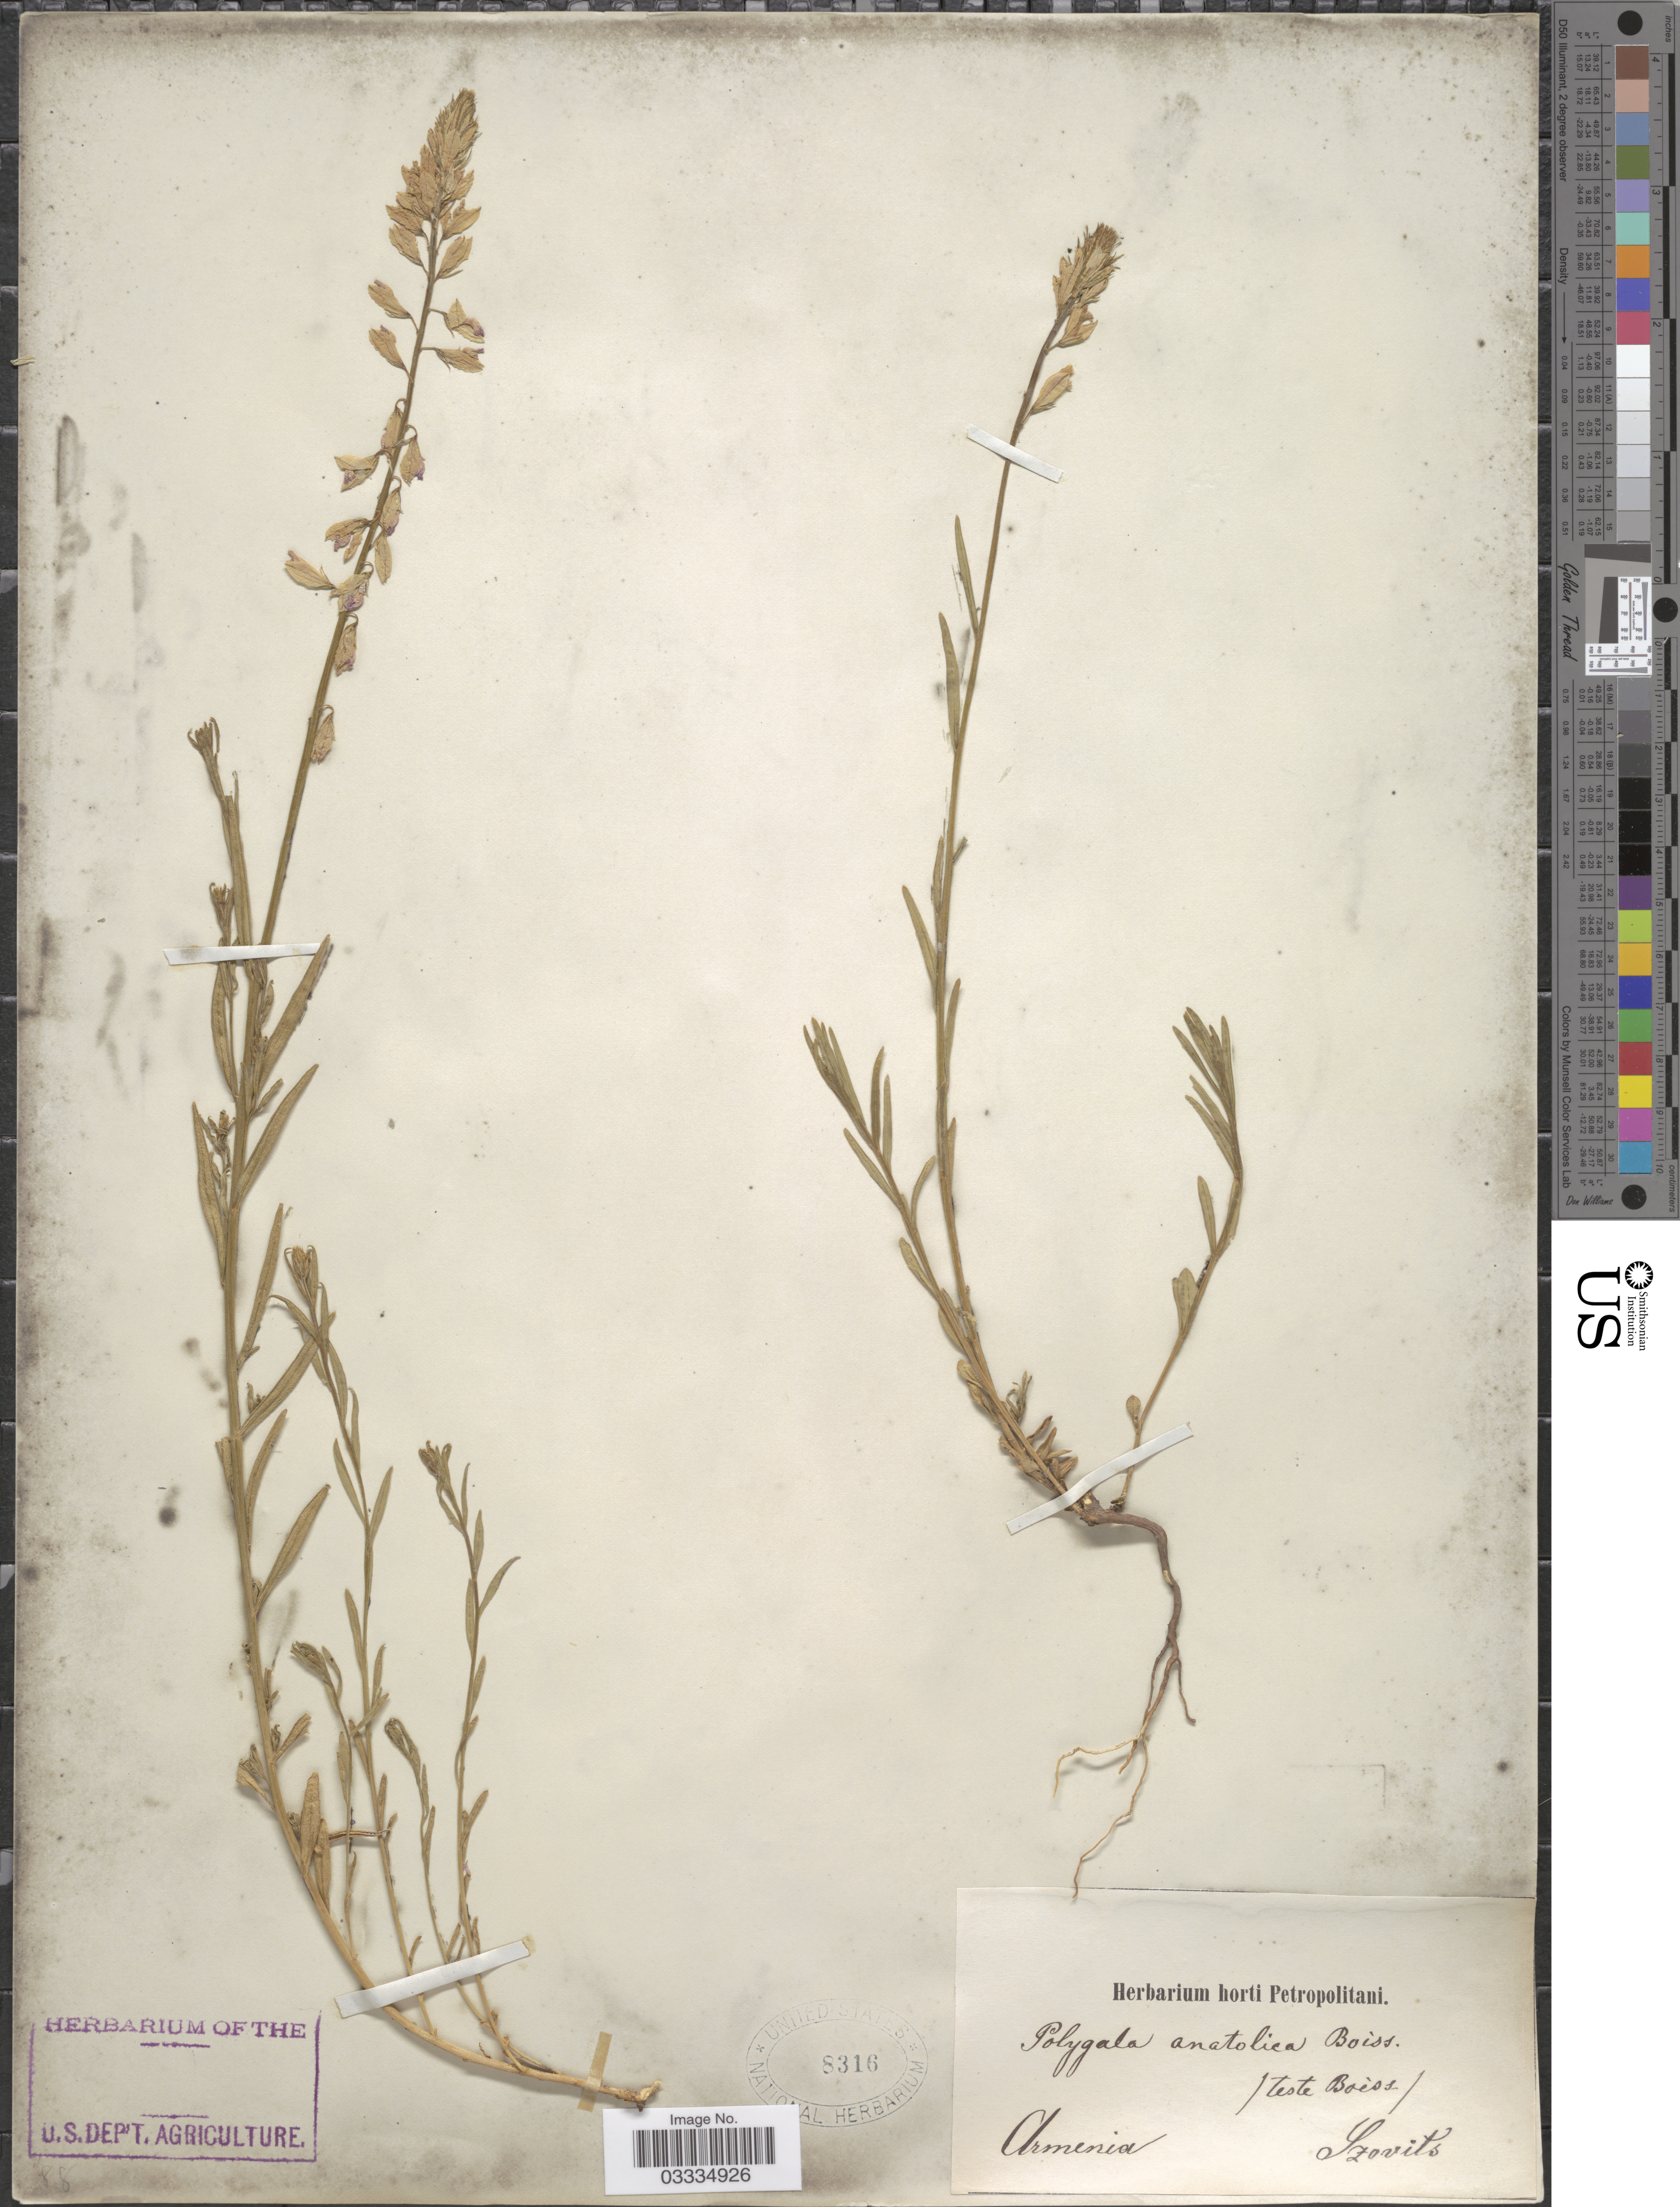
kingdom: Plantae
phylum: Tracheophyta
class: Magnoliopsida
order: Fabales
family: Polygalaceae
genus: Polygala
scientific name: Polygala anatolica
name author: Boiss. & Heldr.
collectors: Szovits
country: Armenia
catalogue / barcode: US 8316